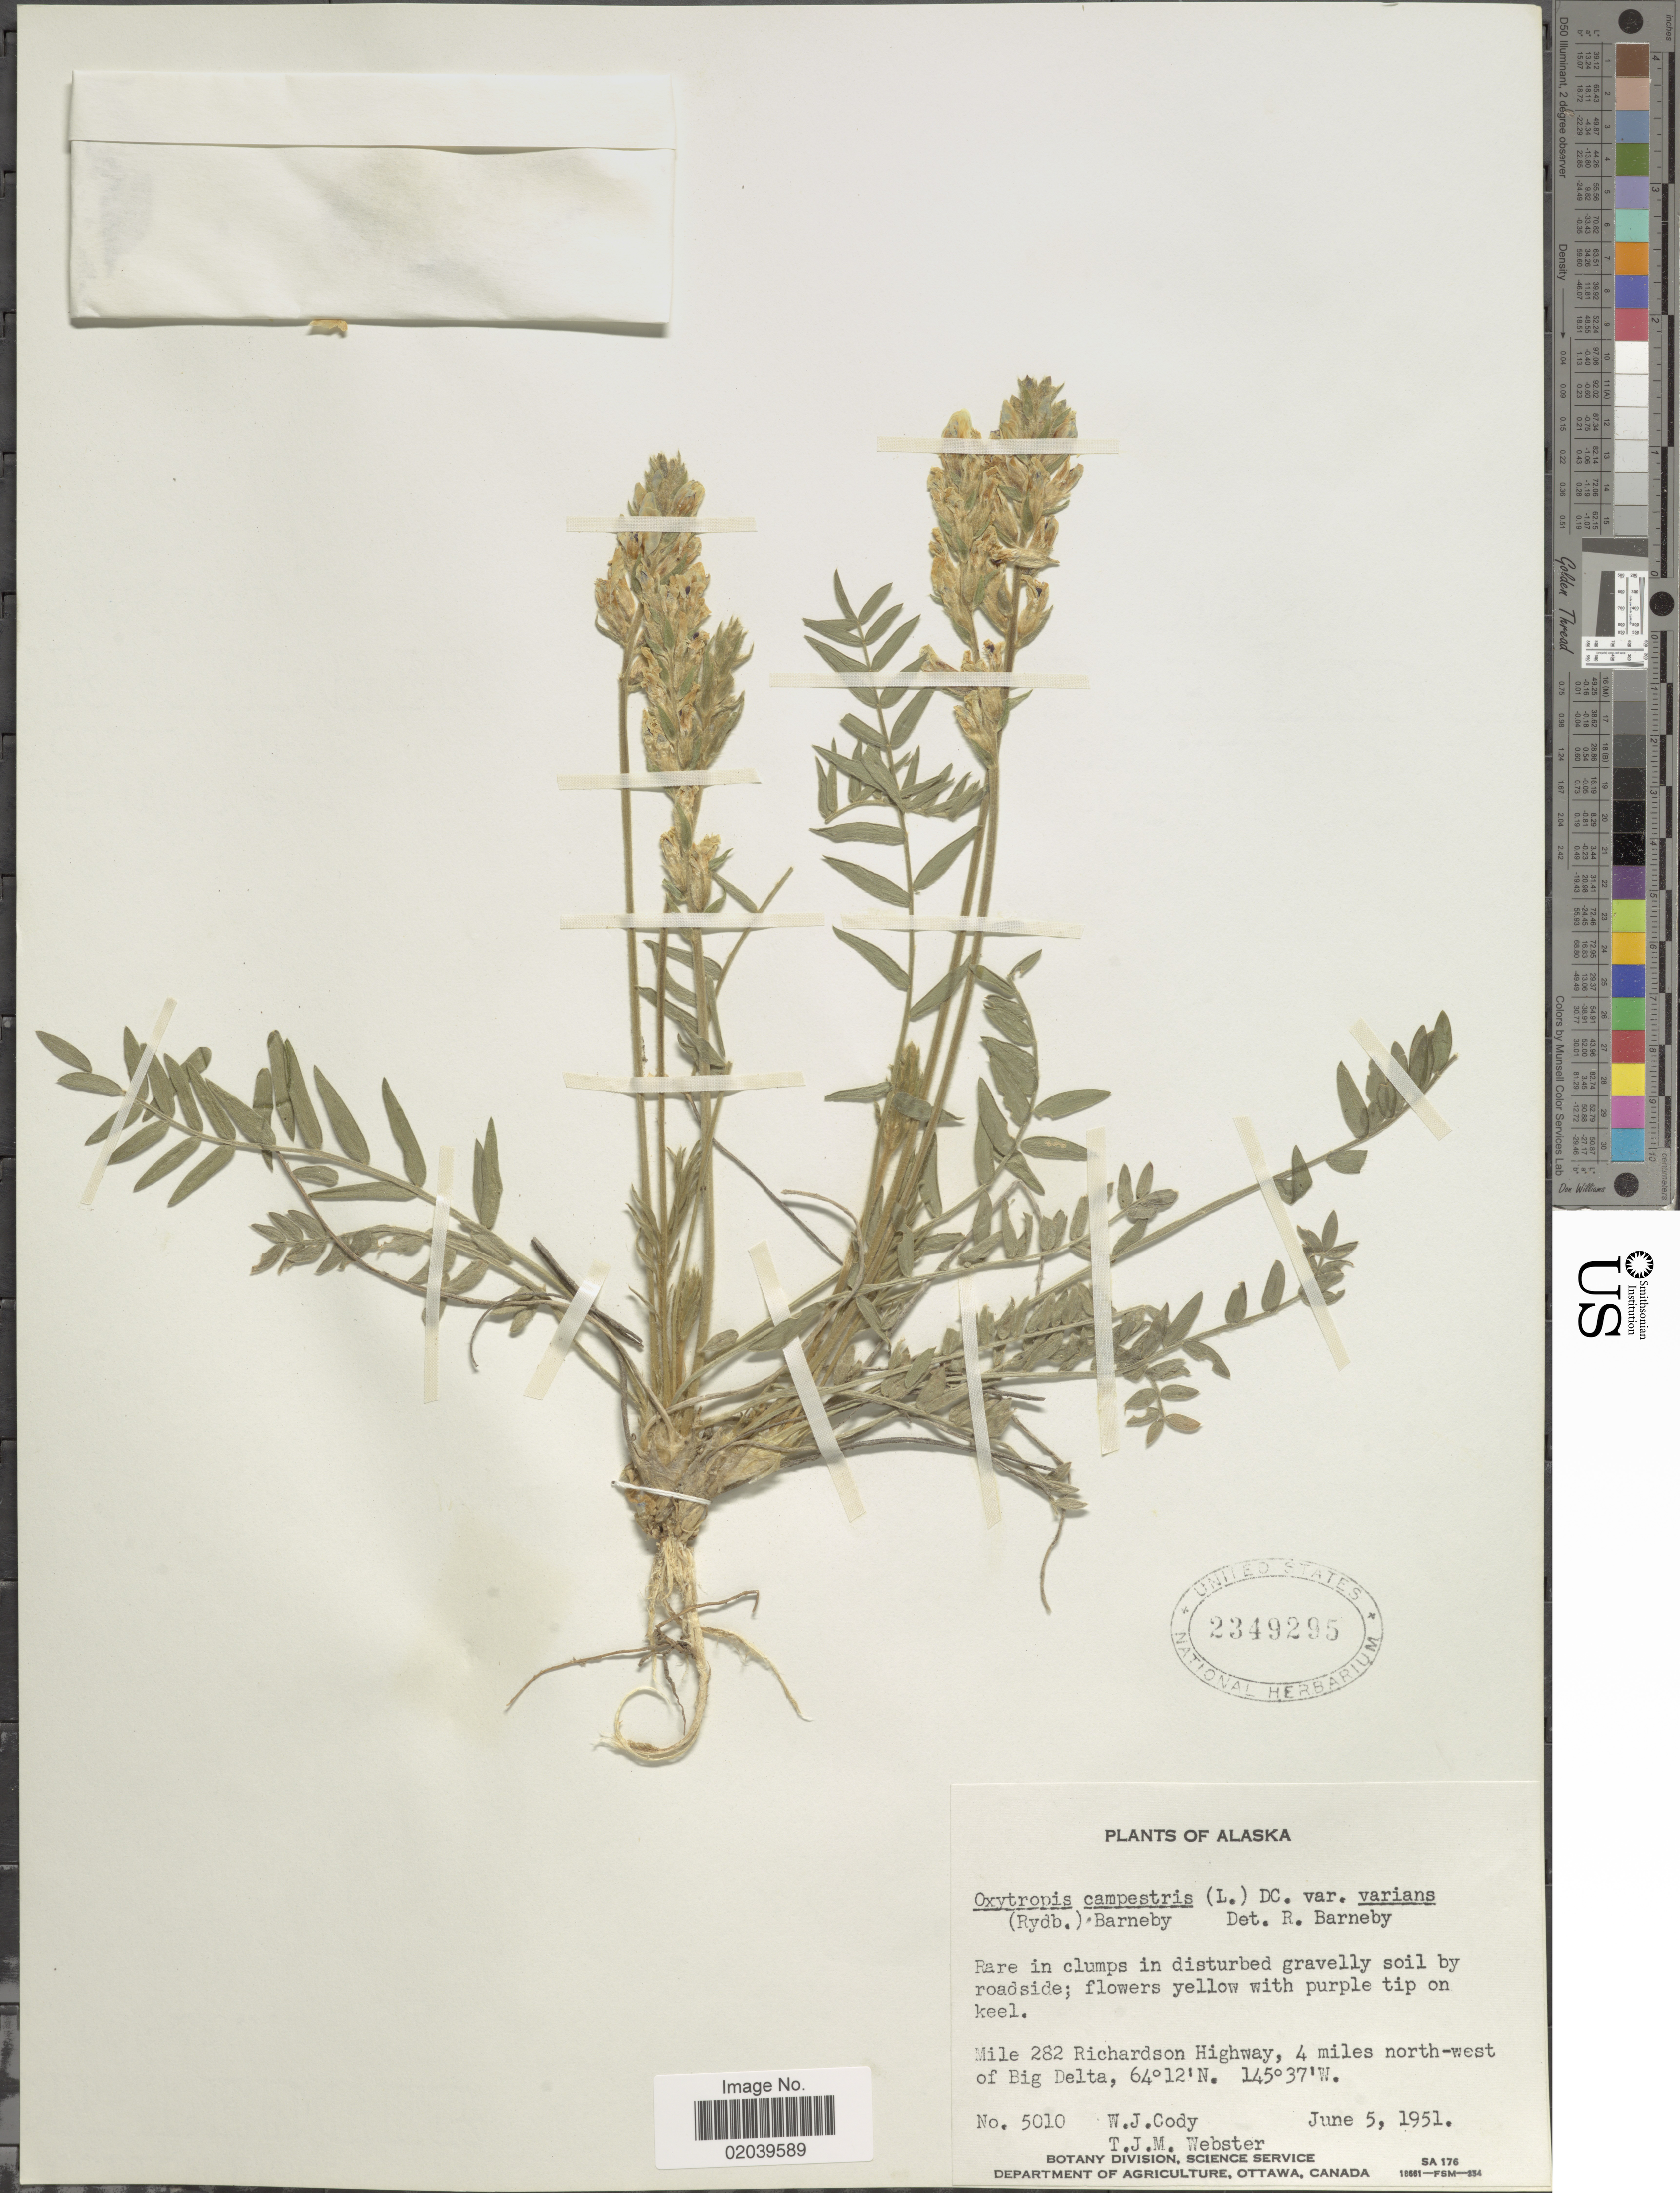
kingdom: Plantae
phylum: Tracheophyta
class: Magnoliopsida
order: Fabales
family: Fabaceae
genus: Oxytropis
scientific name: Oxytropis campestris var. varians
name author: (Rydb.) Barneby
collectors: W. Cody & T. J. Webster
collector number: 5010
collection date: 1951-06-05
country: United States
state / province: Alaska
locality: Mile 282 Richardson Highway, 4 miles north-west of Big Delta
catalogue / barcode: US 2349295